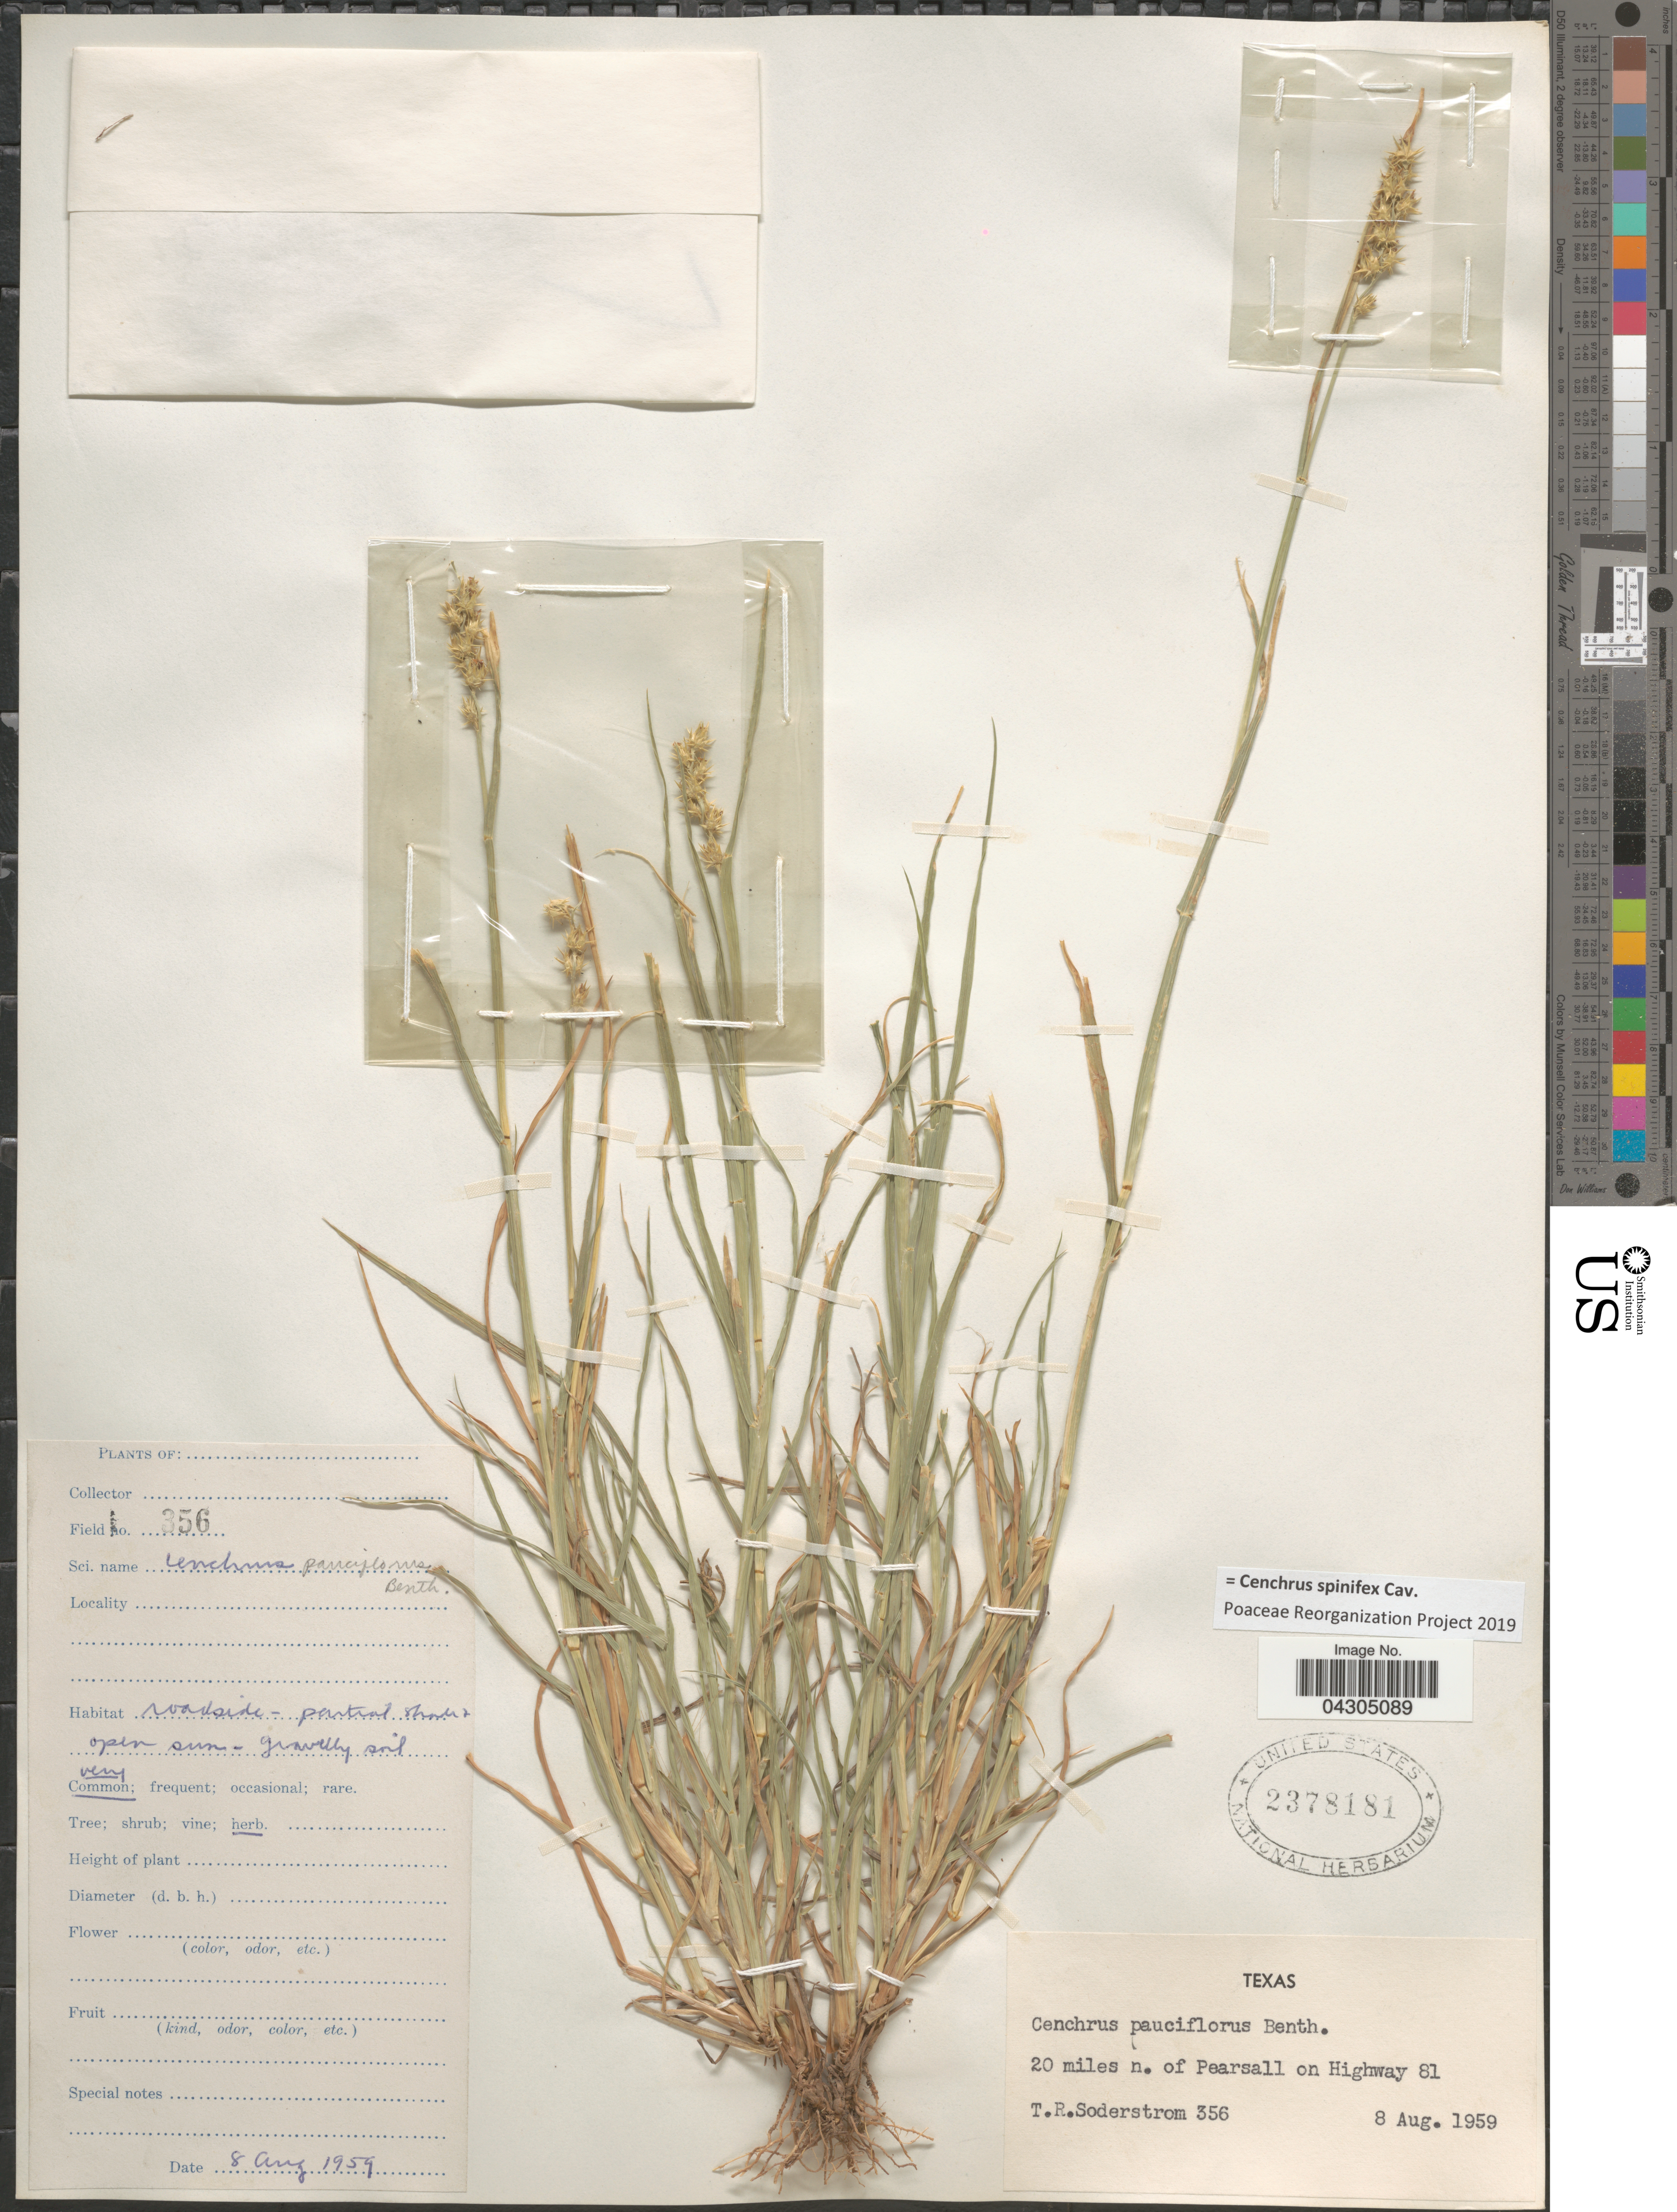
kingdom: Plantae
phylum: Tracheophyta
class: Liliopsida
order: Poales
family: Poaceae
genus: Cenchrus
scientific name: Cenchrus spinifex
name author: Cav.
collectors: T. R. Soderstrom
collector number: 356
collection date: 1959-08-08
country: United States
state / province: Texas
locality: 20 miles n. of Pearsall on Highway 61.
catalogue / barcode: US 2378181